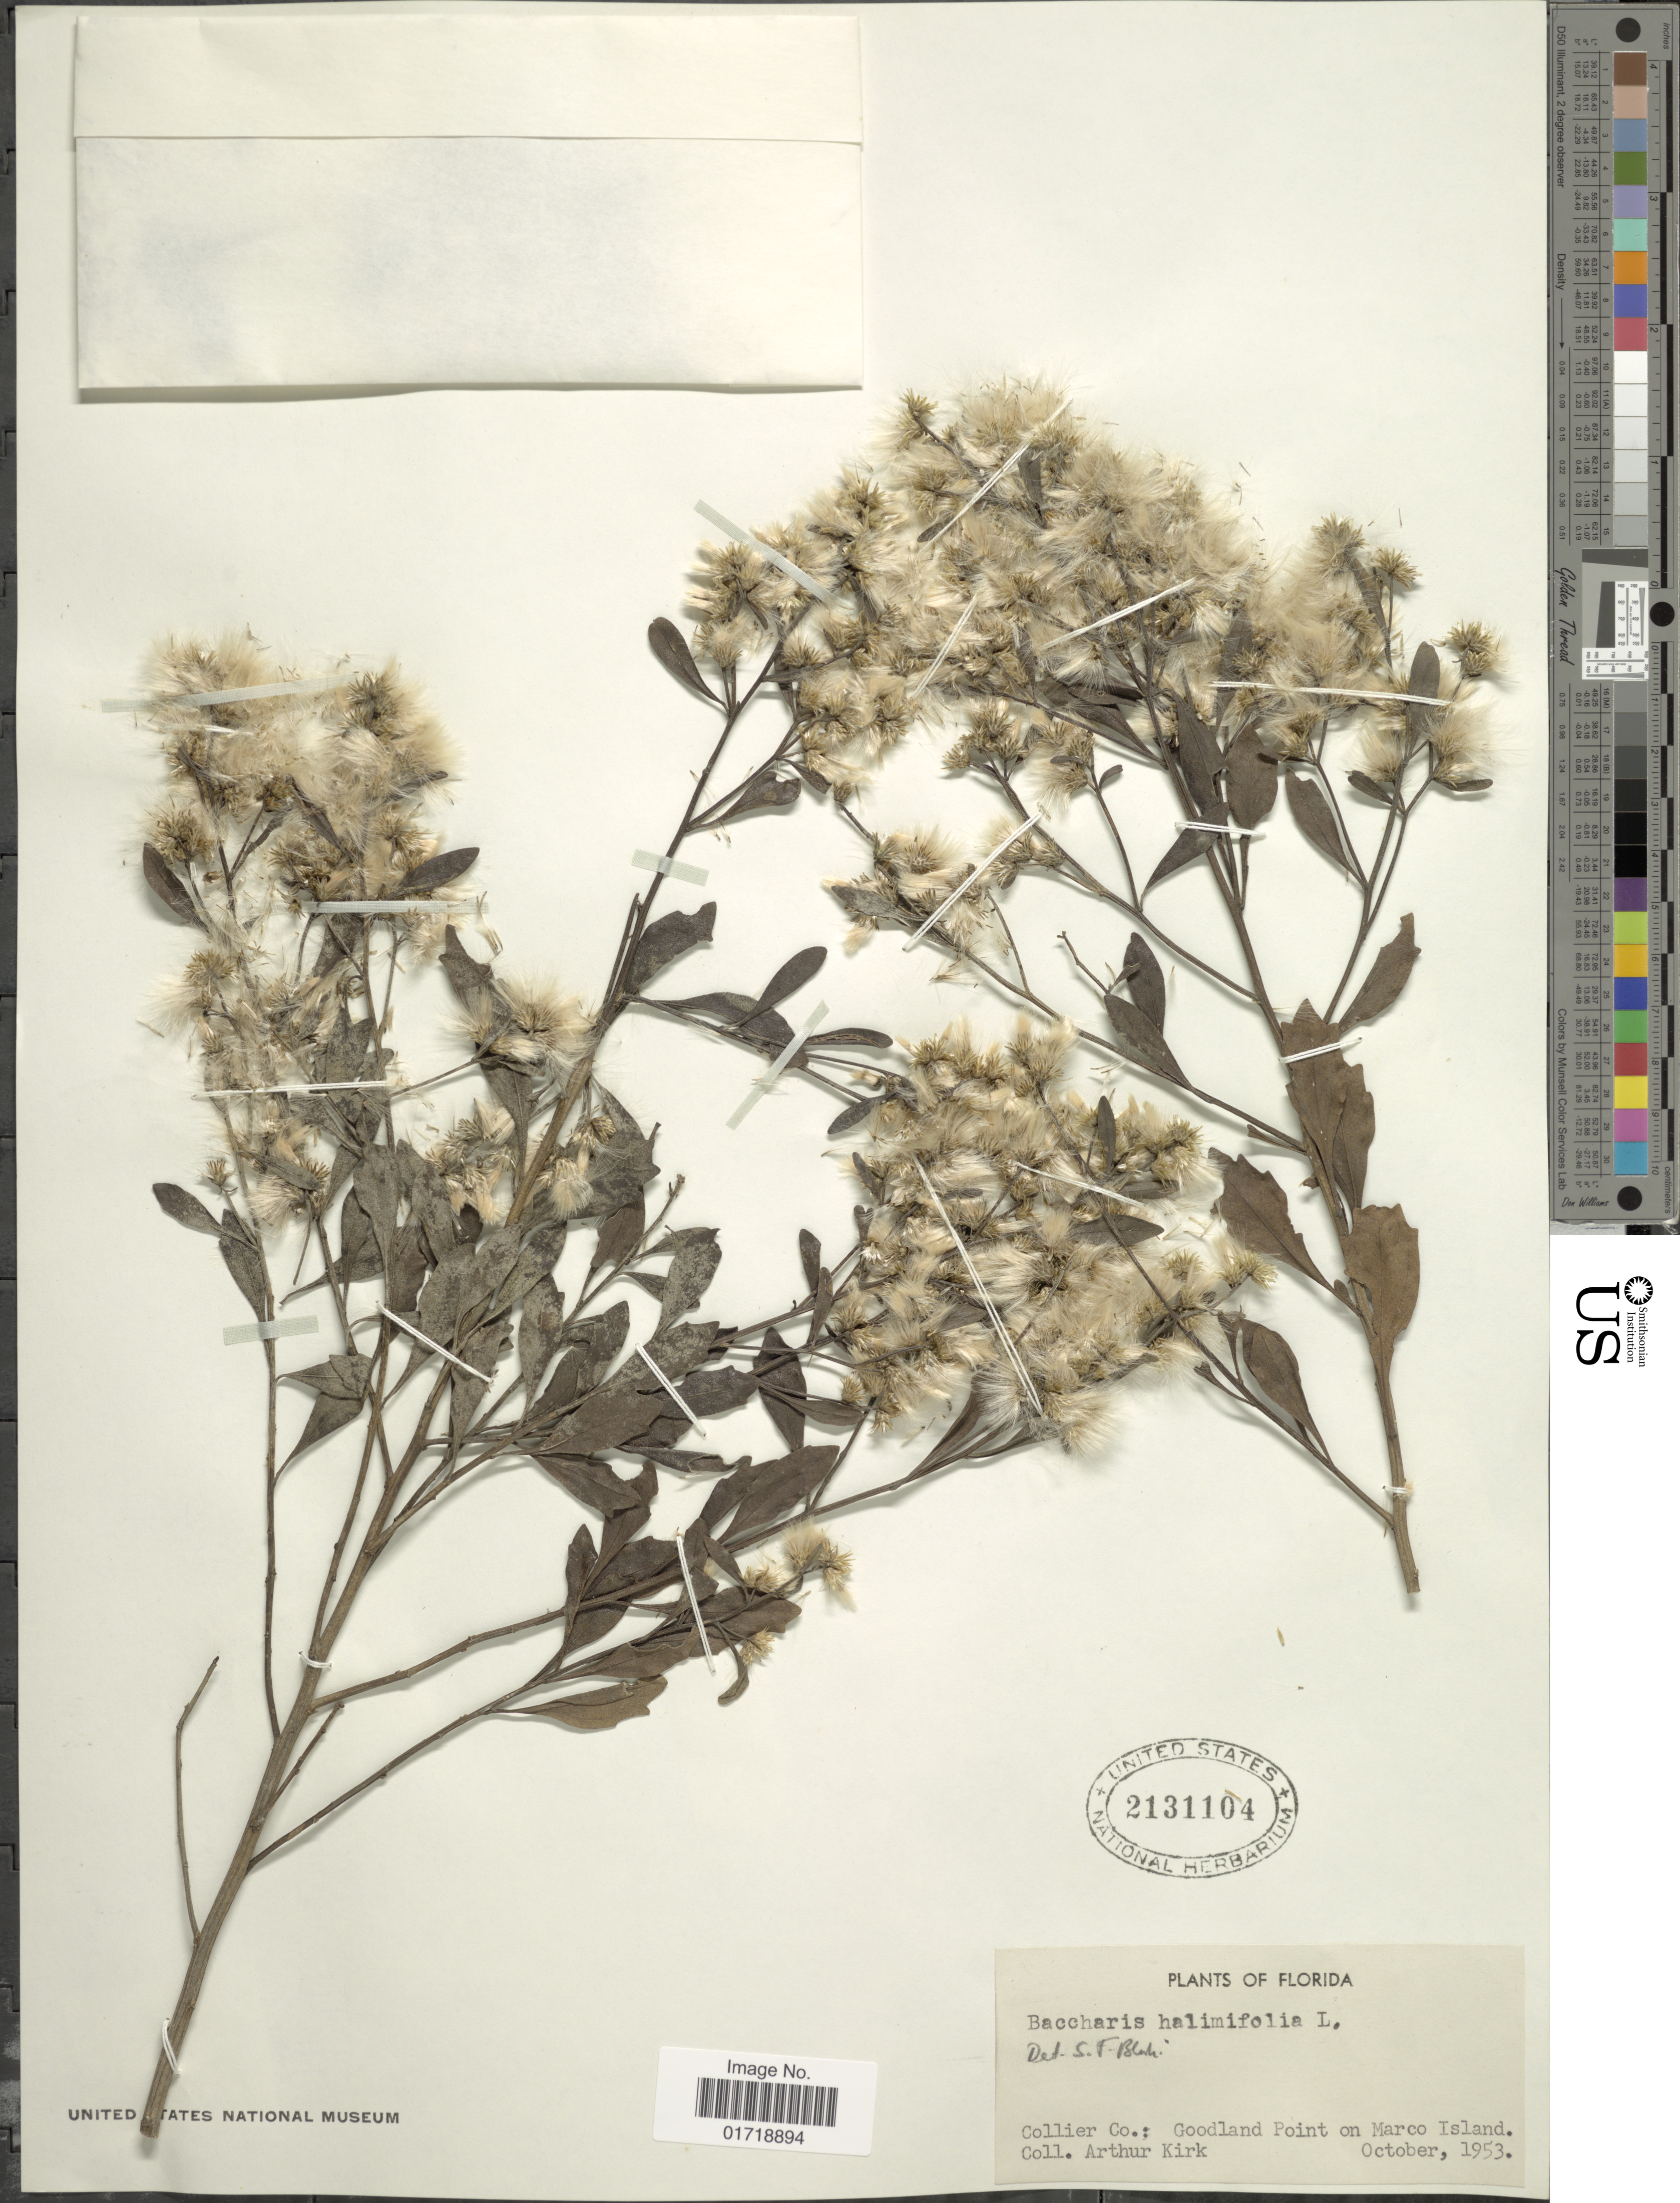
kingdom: Plantae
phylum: Tracheophyta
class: Magnoliopsida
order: Asterales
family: Asteraceae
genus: Baccharis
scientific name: Baccharis halimifolia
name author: L.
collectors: A. Kirk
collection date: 1953-10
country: United States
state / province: Florida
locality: Collier Co.: Goodland Point on Marco Island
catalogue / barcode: US 2131104